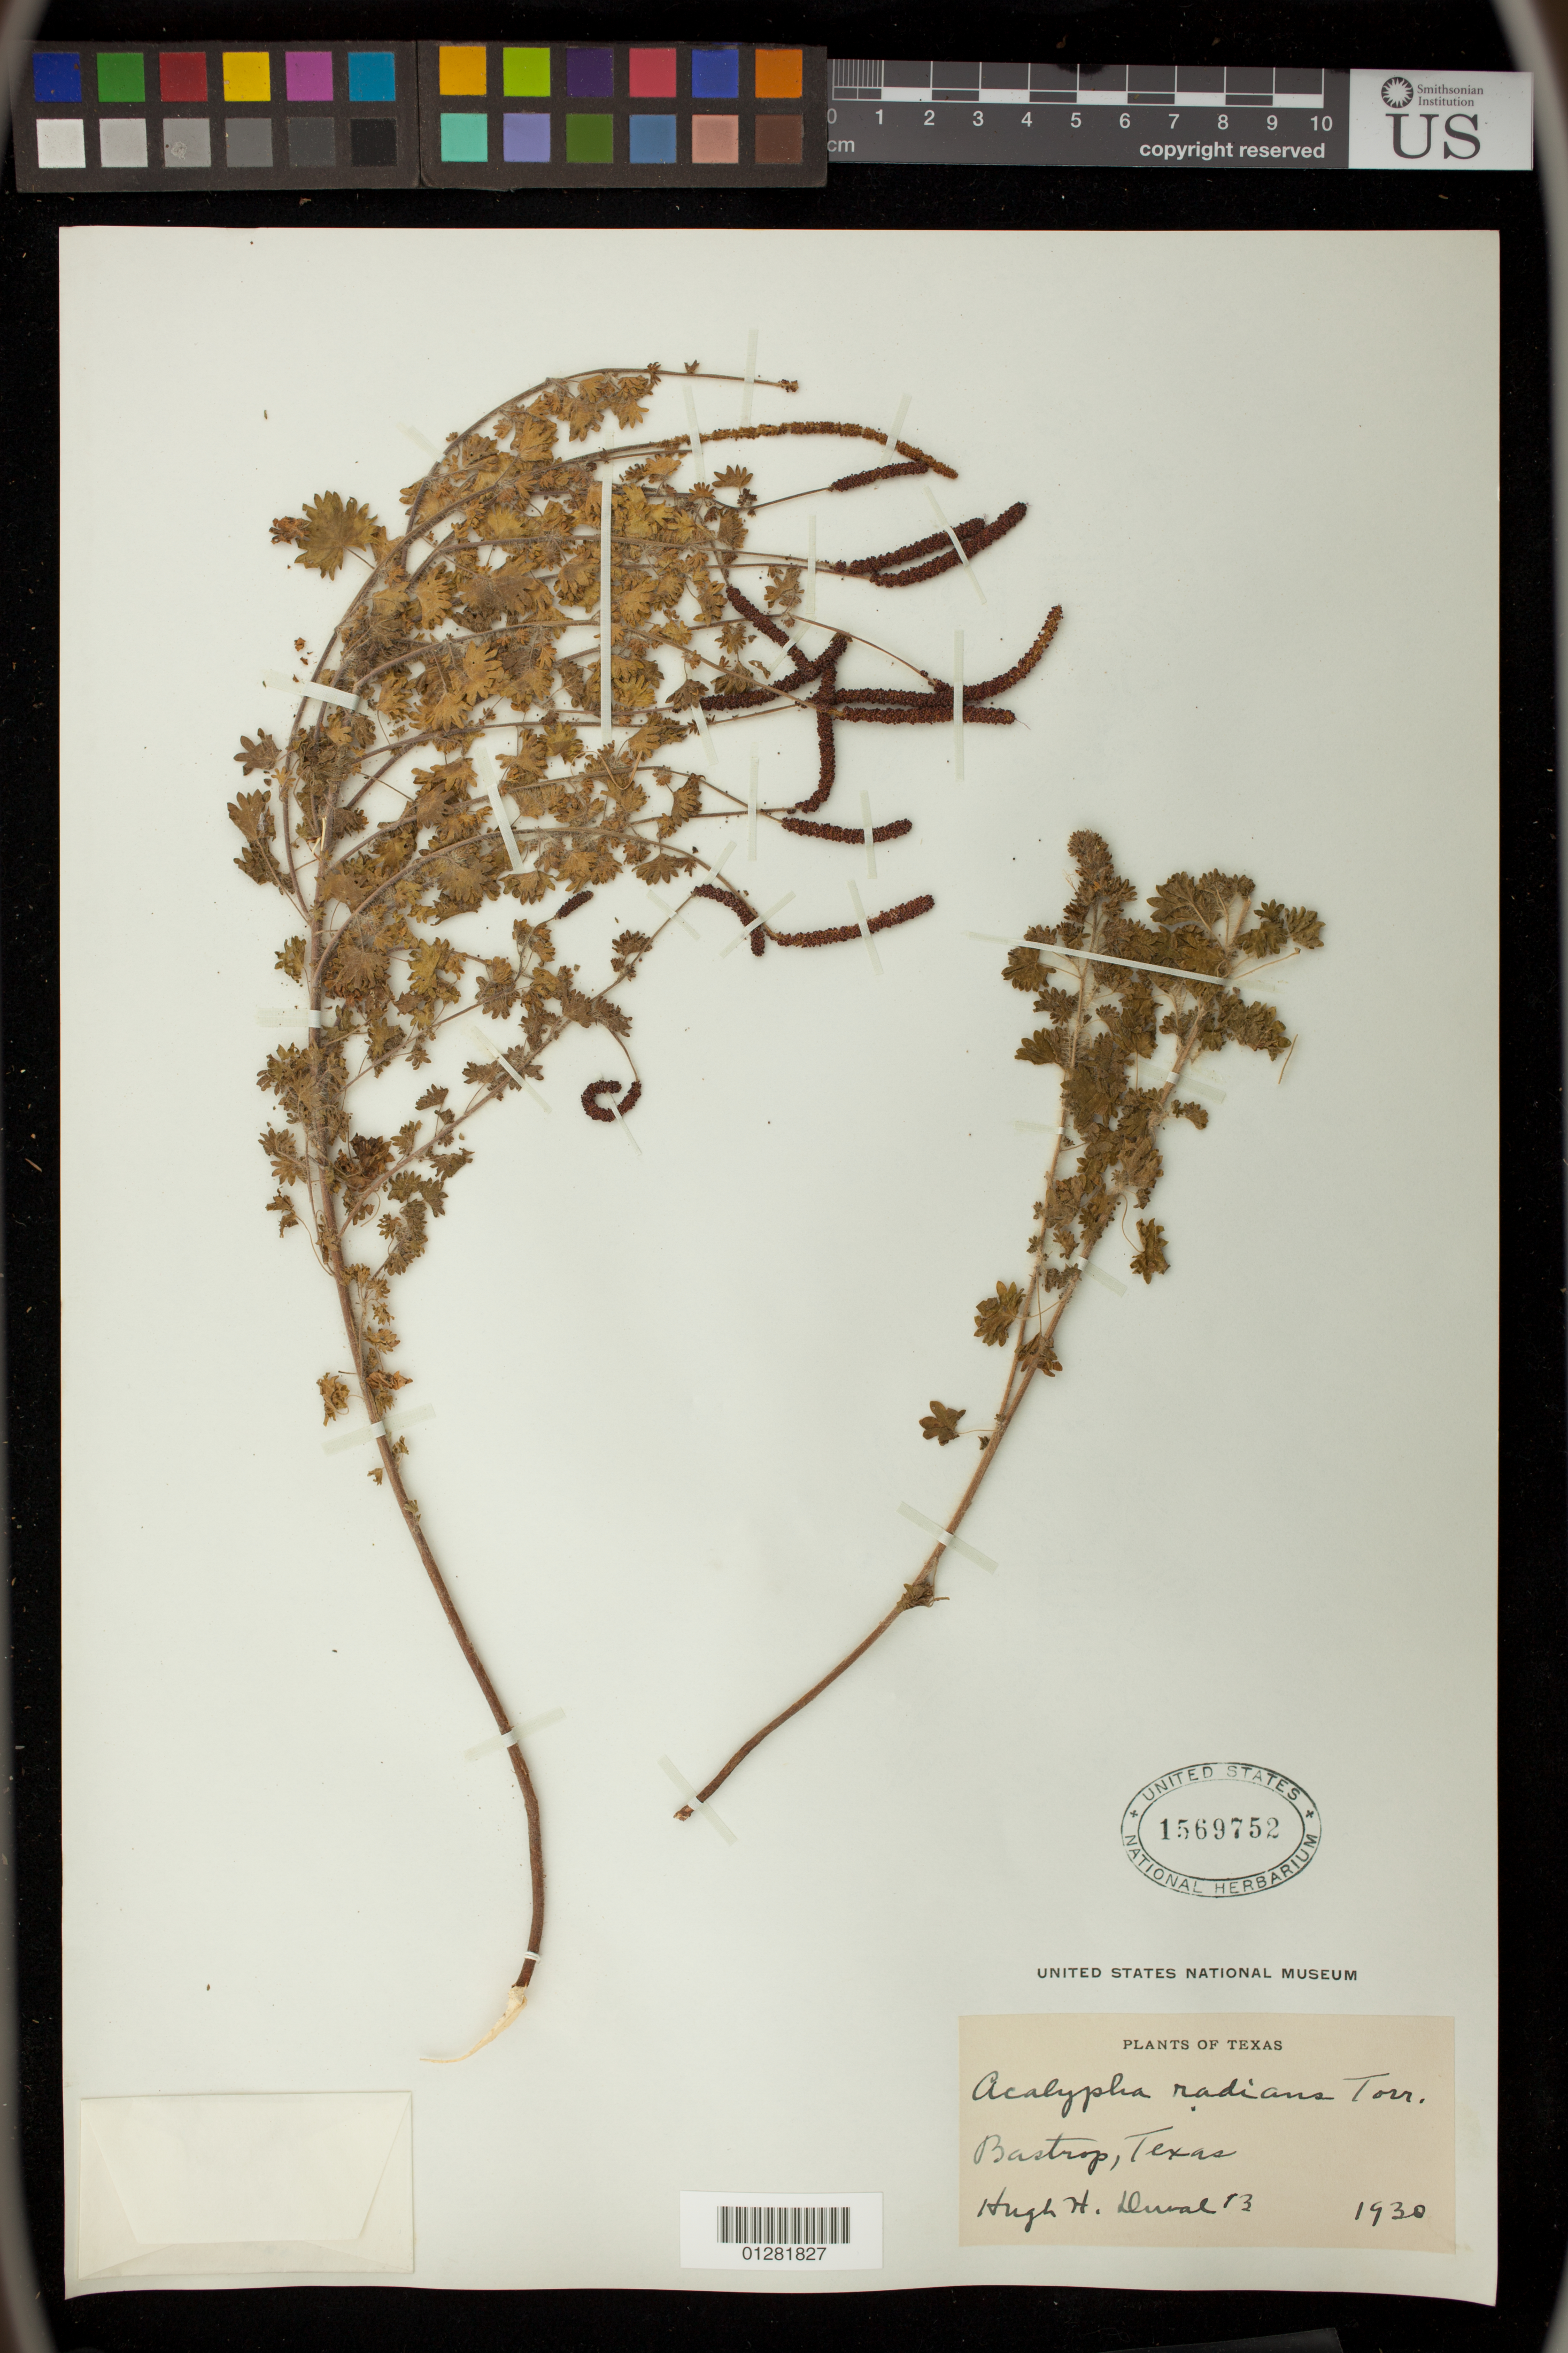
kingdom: Plantae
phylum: Tracheophyta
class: Magnoliopsida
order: Malpighiales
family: Euphorbiaceae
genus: Acalypha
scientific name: Acalypha radians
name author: Torr.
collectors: H. Duval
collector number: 13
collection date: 1930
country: United States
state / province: Texas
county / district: Bastrop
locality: Bastrop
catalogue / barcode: US 1569752